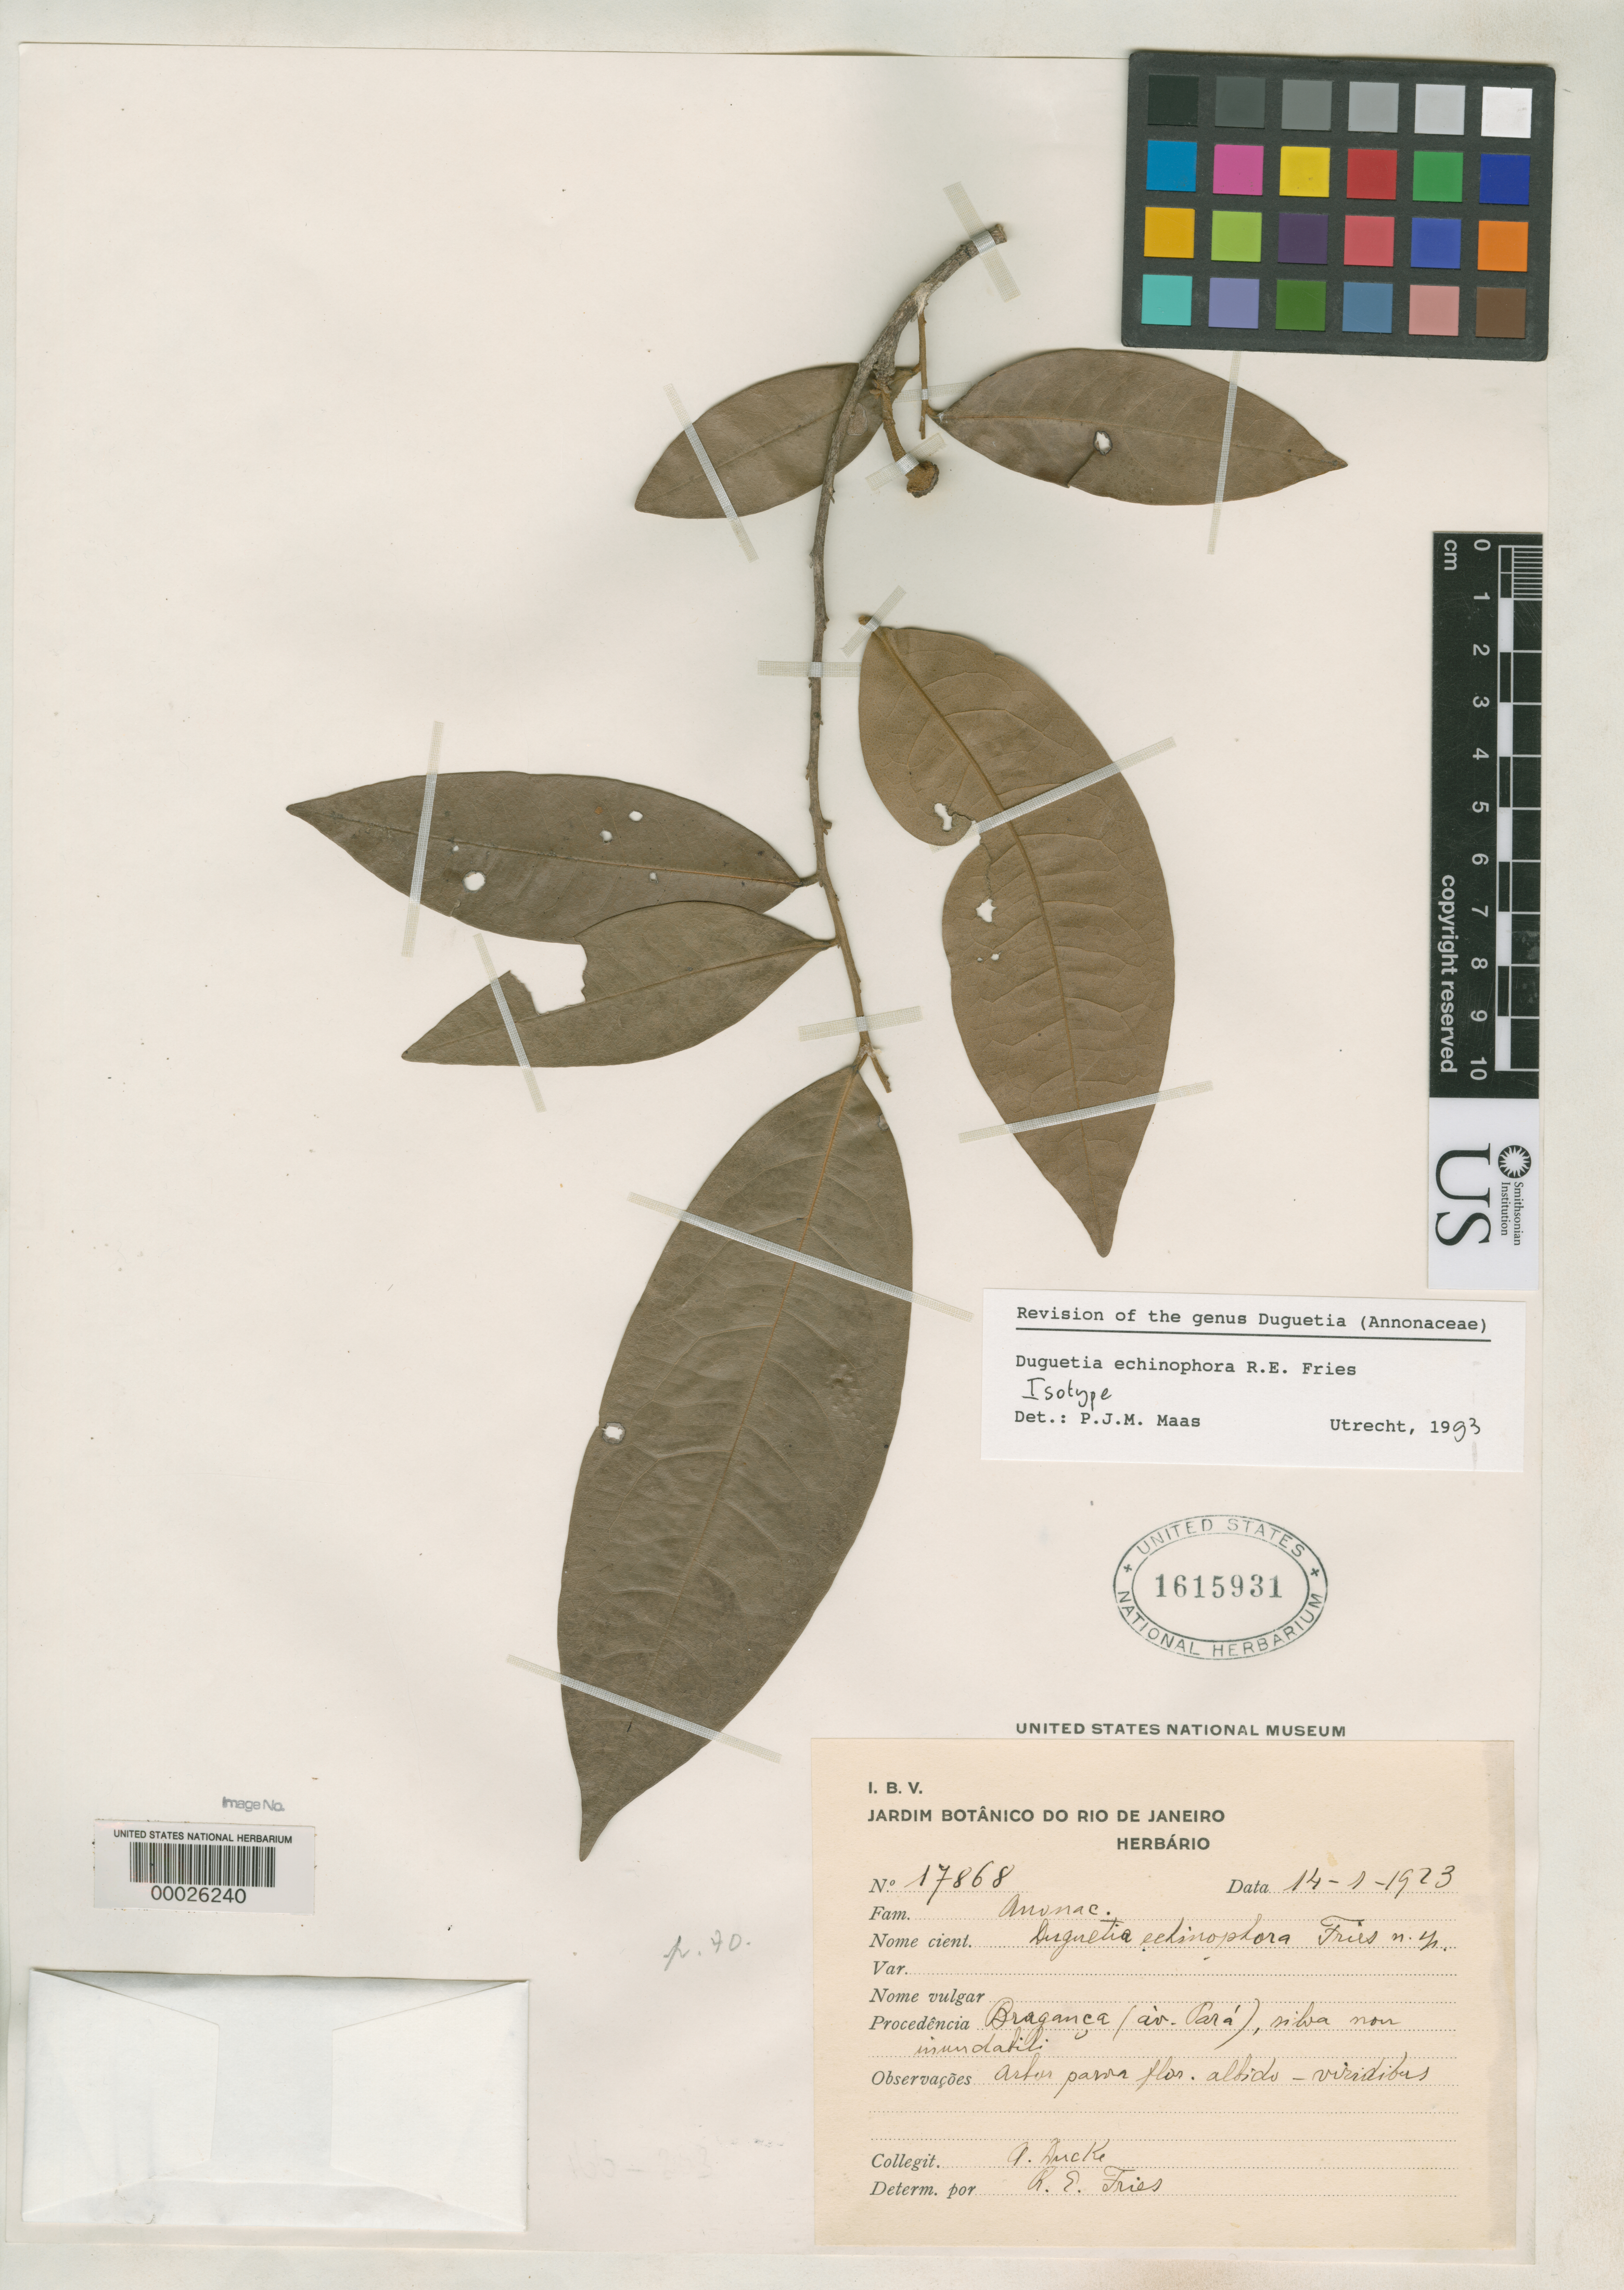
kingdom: Plantae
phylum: Tracheophyta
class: Magnoliopsida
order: Magnoliales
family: Annonaceae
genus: Duguetia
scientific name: Duguetia echinophora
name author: R.E. Fr.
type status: Isotype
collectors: A. Ducke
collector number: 17868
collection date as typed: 14 Jan 1923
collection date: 1923-01-14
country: Brazil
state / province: Pará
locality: Braganca.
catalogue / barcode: US 1615931